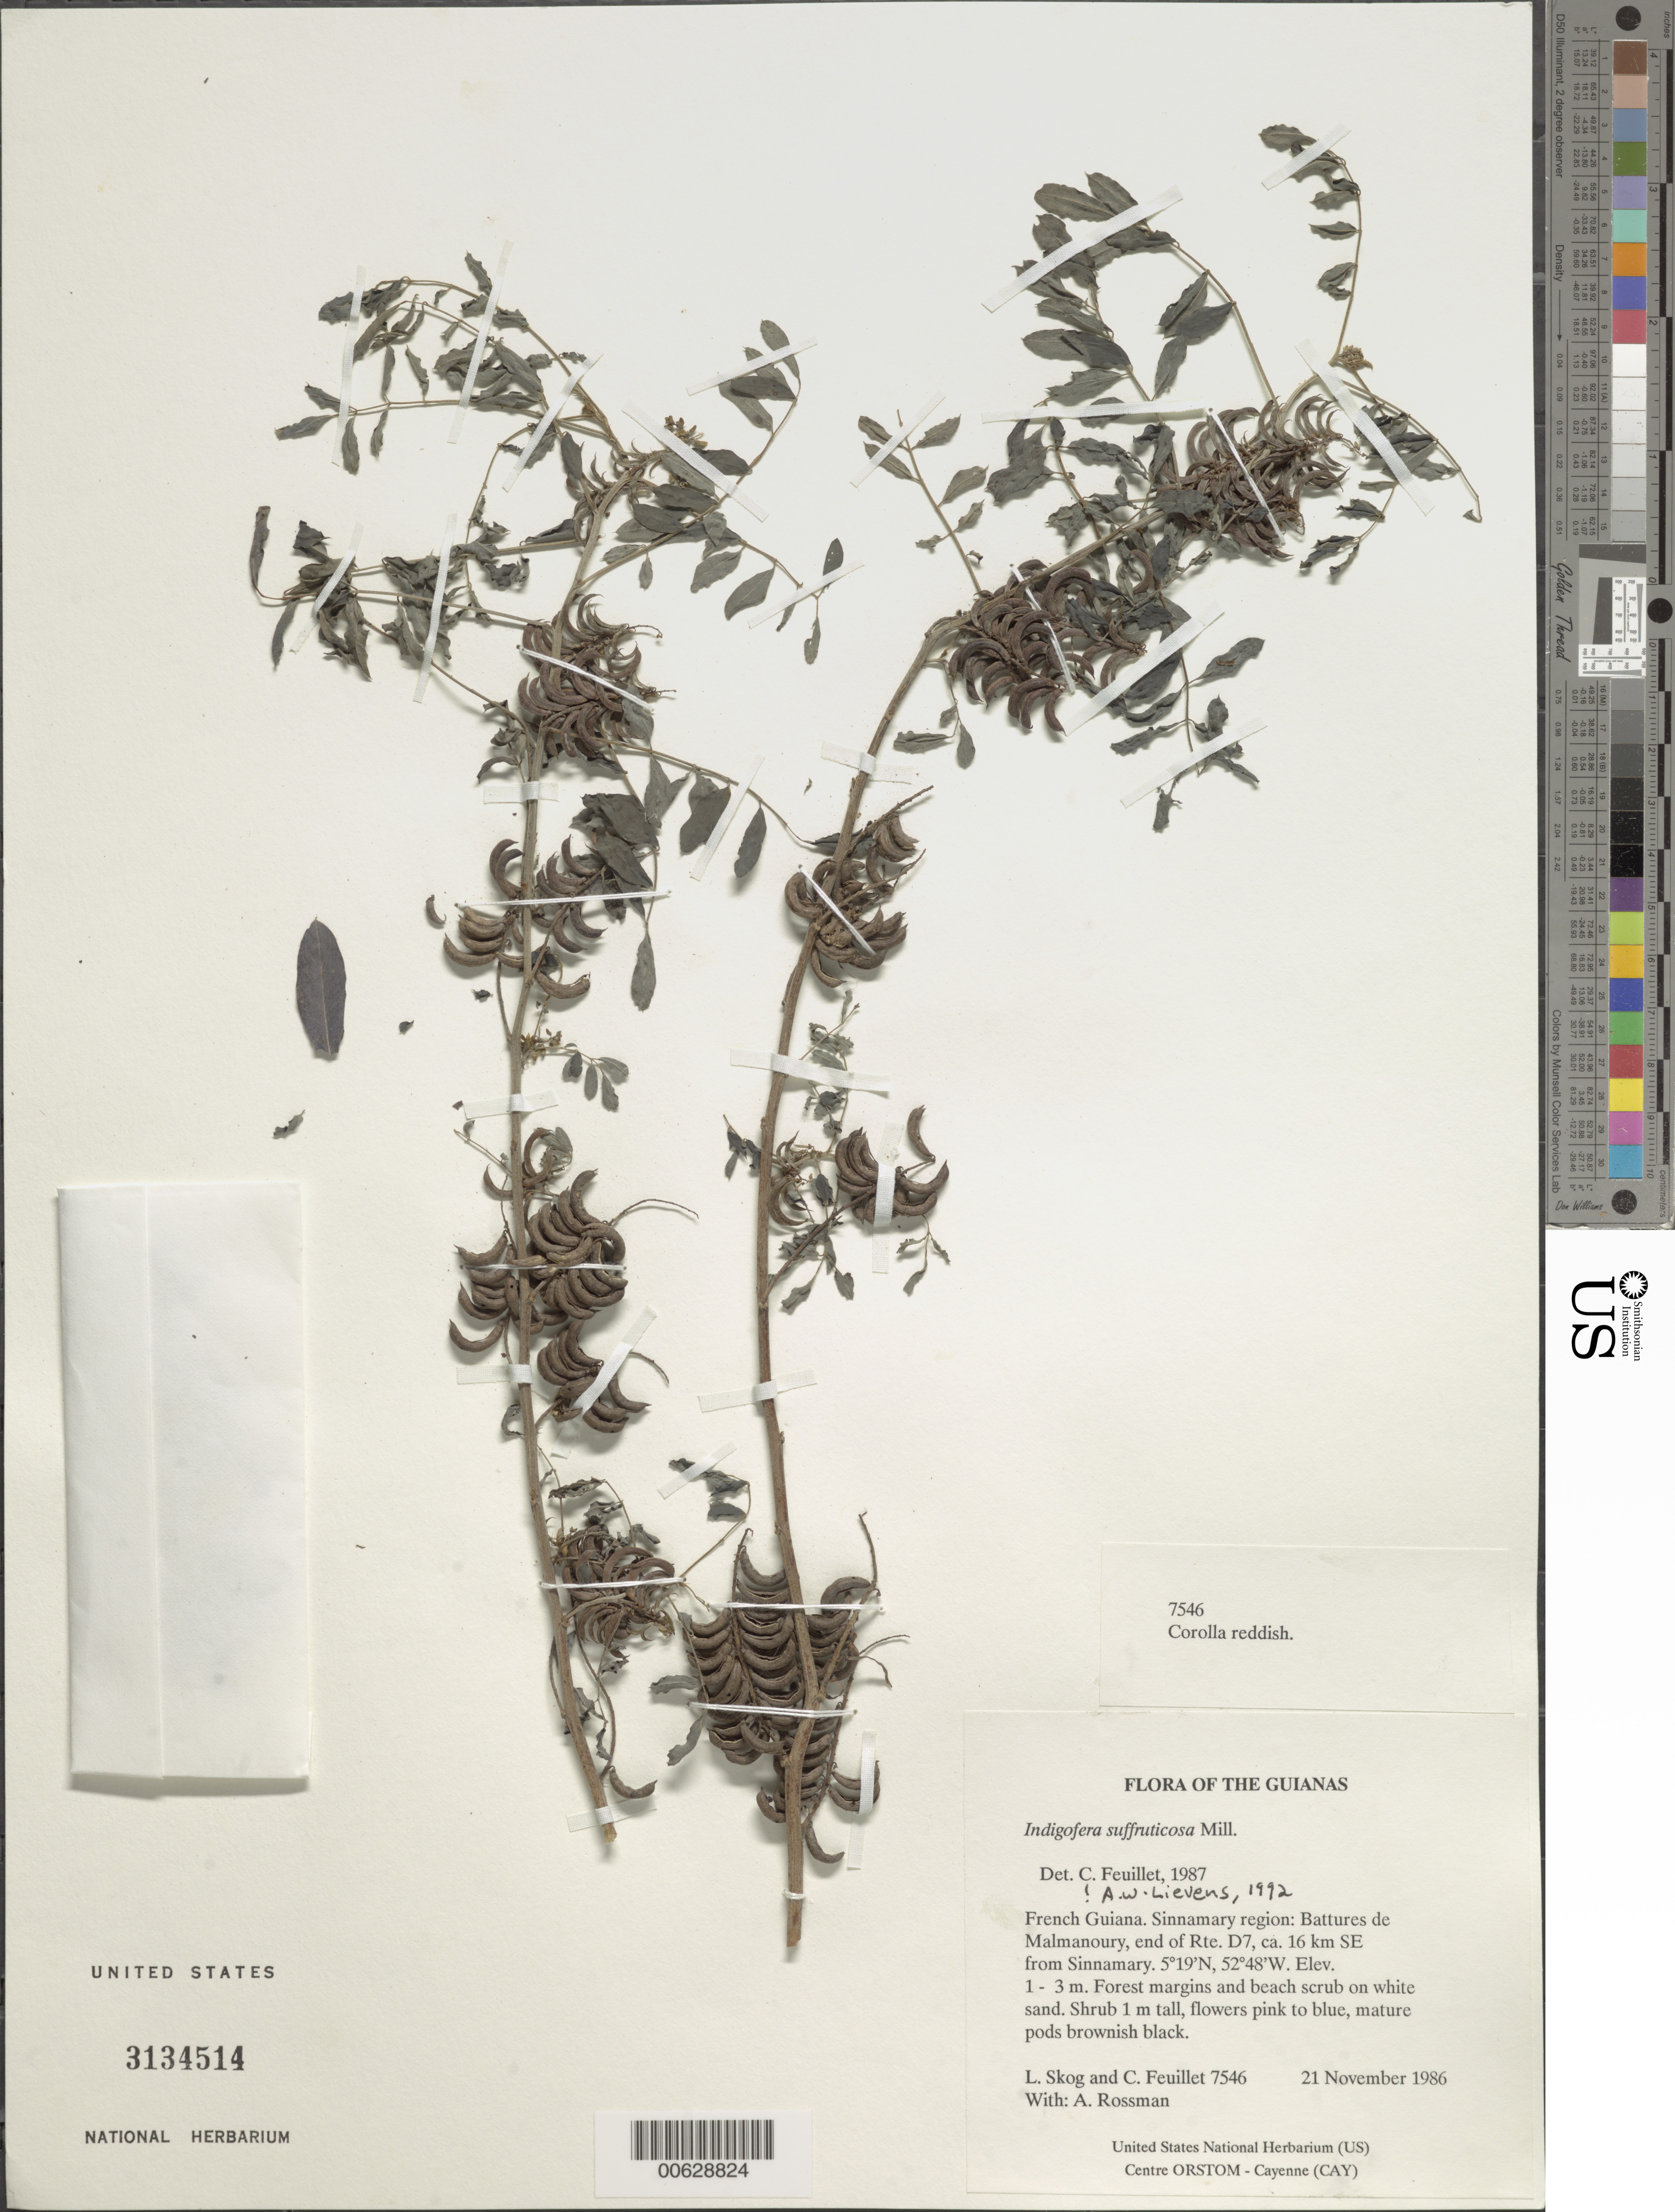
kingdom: Plantae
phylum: Tracheophyta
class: Magnoliopsida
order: Fabales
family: Fabaceae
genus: Indigofera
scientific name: Indigofera suffruticosa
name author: Mill.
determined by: Lievens, A. W., (LSU), Louisiana State University Herbarium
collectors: L. E. Skog, C. Feuillet & A. Rossman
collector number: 7546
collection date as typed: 21 November 1986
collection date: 1986-11-21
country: French Guiana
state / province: Cayenne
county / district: Sinnamary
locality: Battures de Malmanoury, end of Rte. D7, ±16 km SE from Sinnamary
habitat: Forest margins and beach scrub on white sand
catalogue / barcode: US 3134514